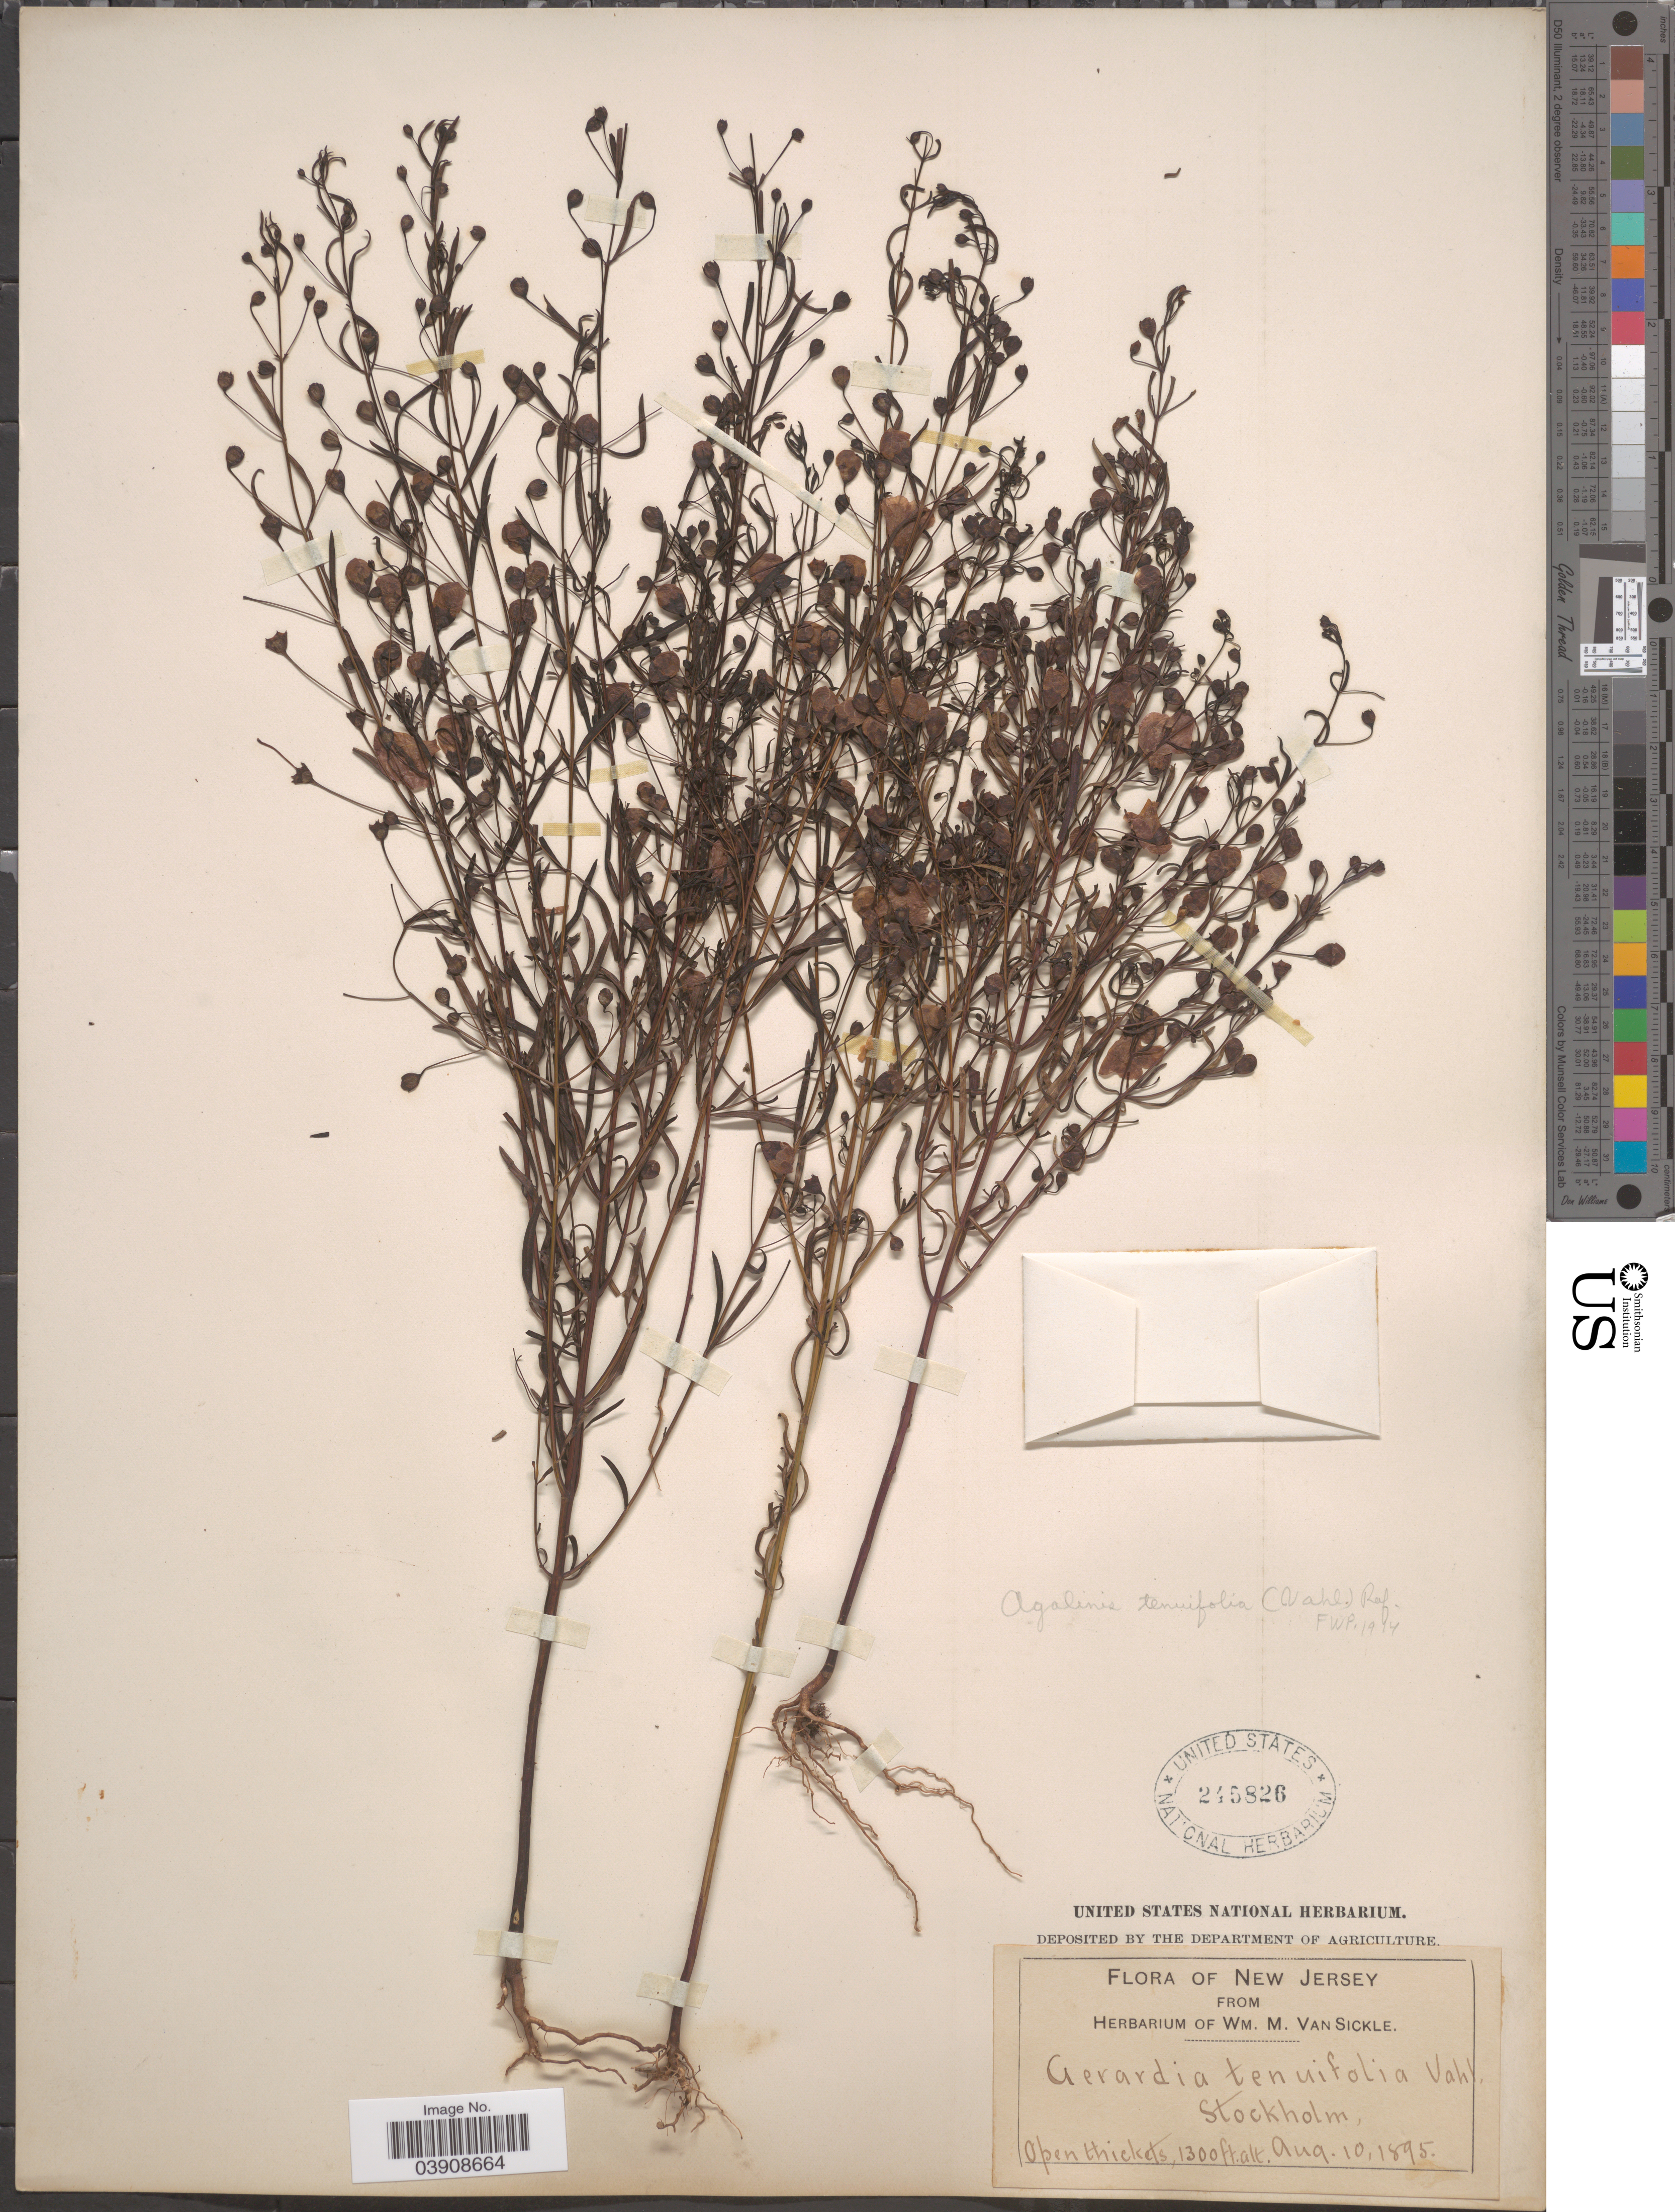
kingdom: Plantae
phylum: Tracheophyta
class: Magnoliopsida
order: Lamiales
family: Orobanchaceae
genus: Agalinis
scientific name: Agalinis tenuifolia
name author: (Vahl) Raf.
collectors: ex herb. Wm. M. Van Sickle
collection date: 1895-08-10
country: United States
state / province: New Jersey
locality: Stockholm, open thickets.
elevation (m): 396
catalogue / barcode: US 245826